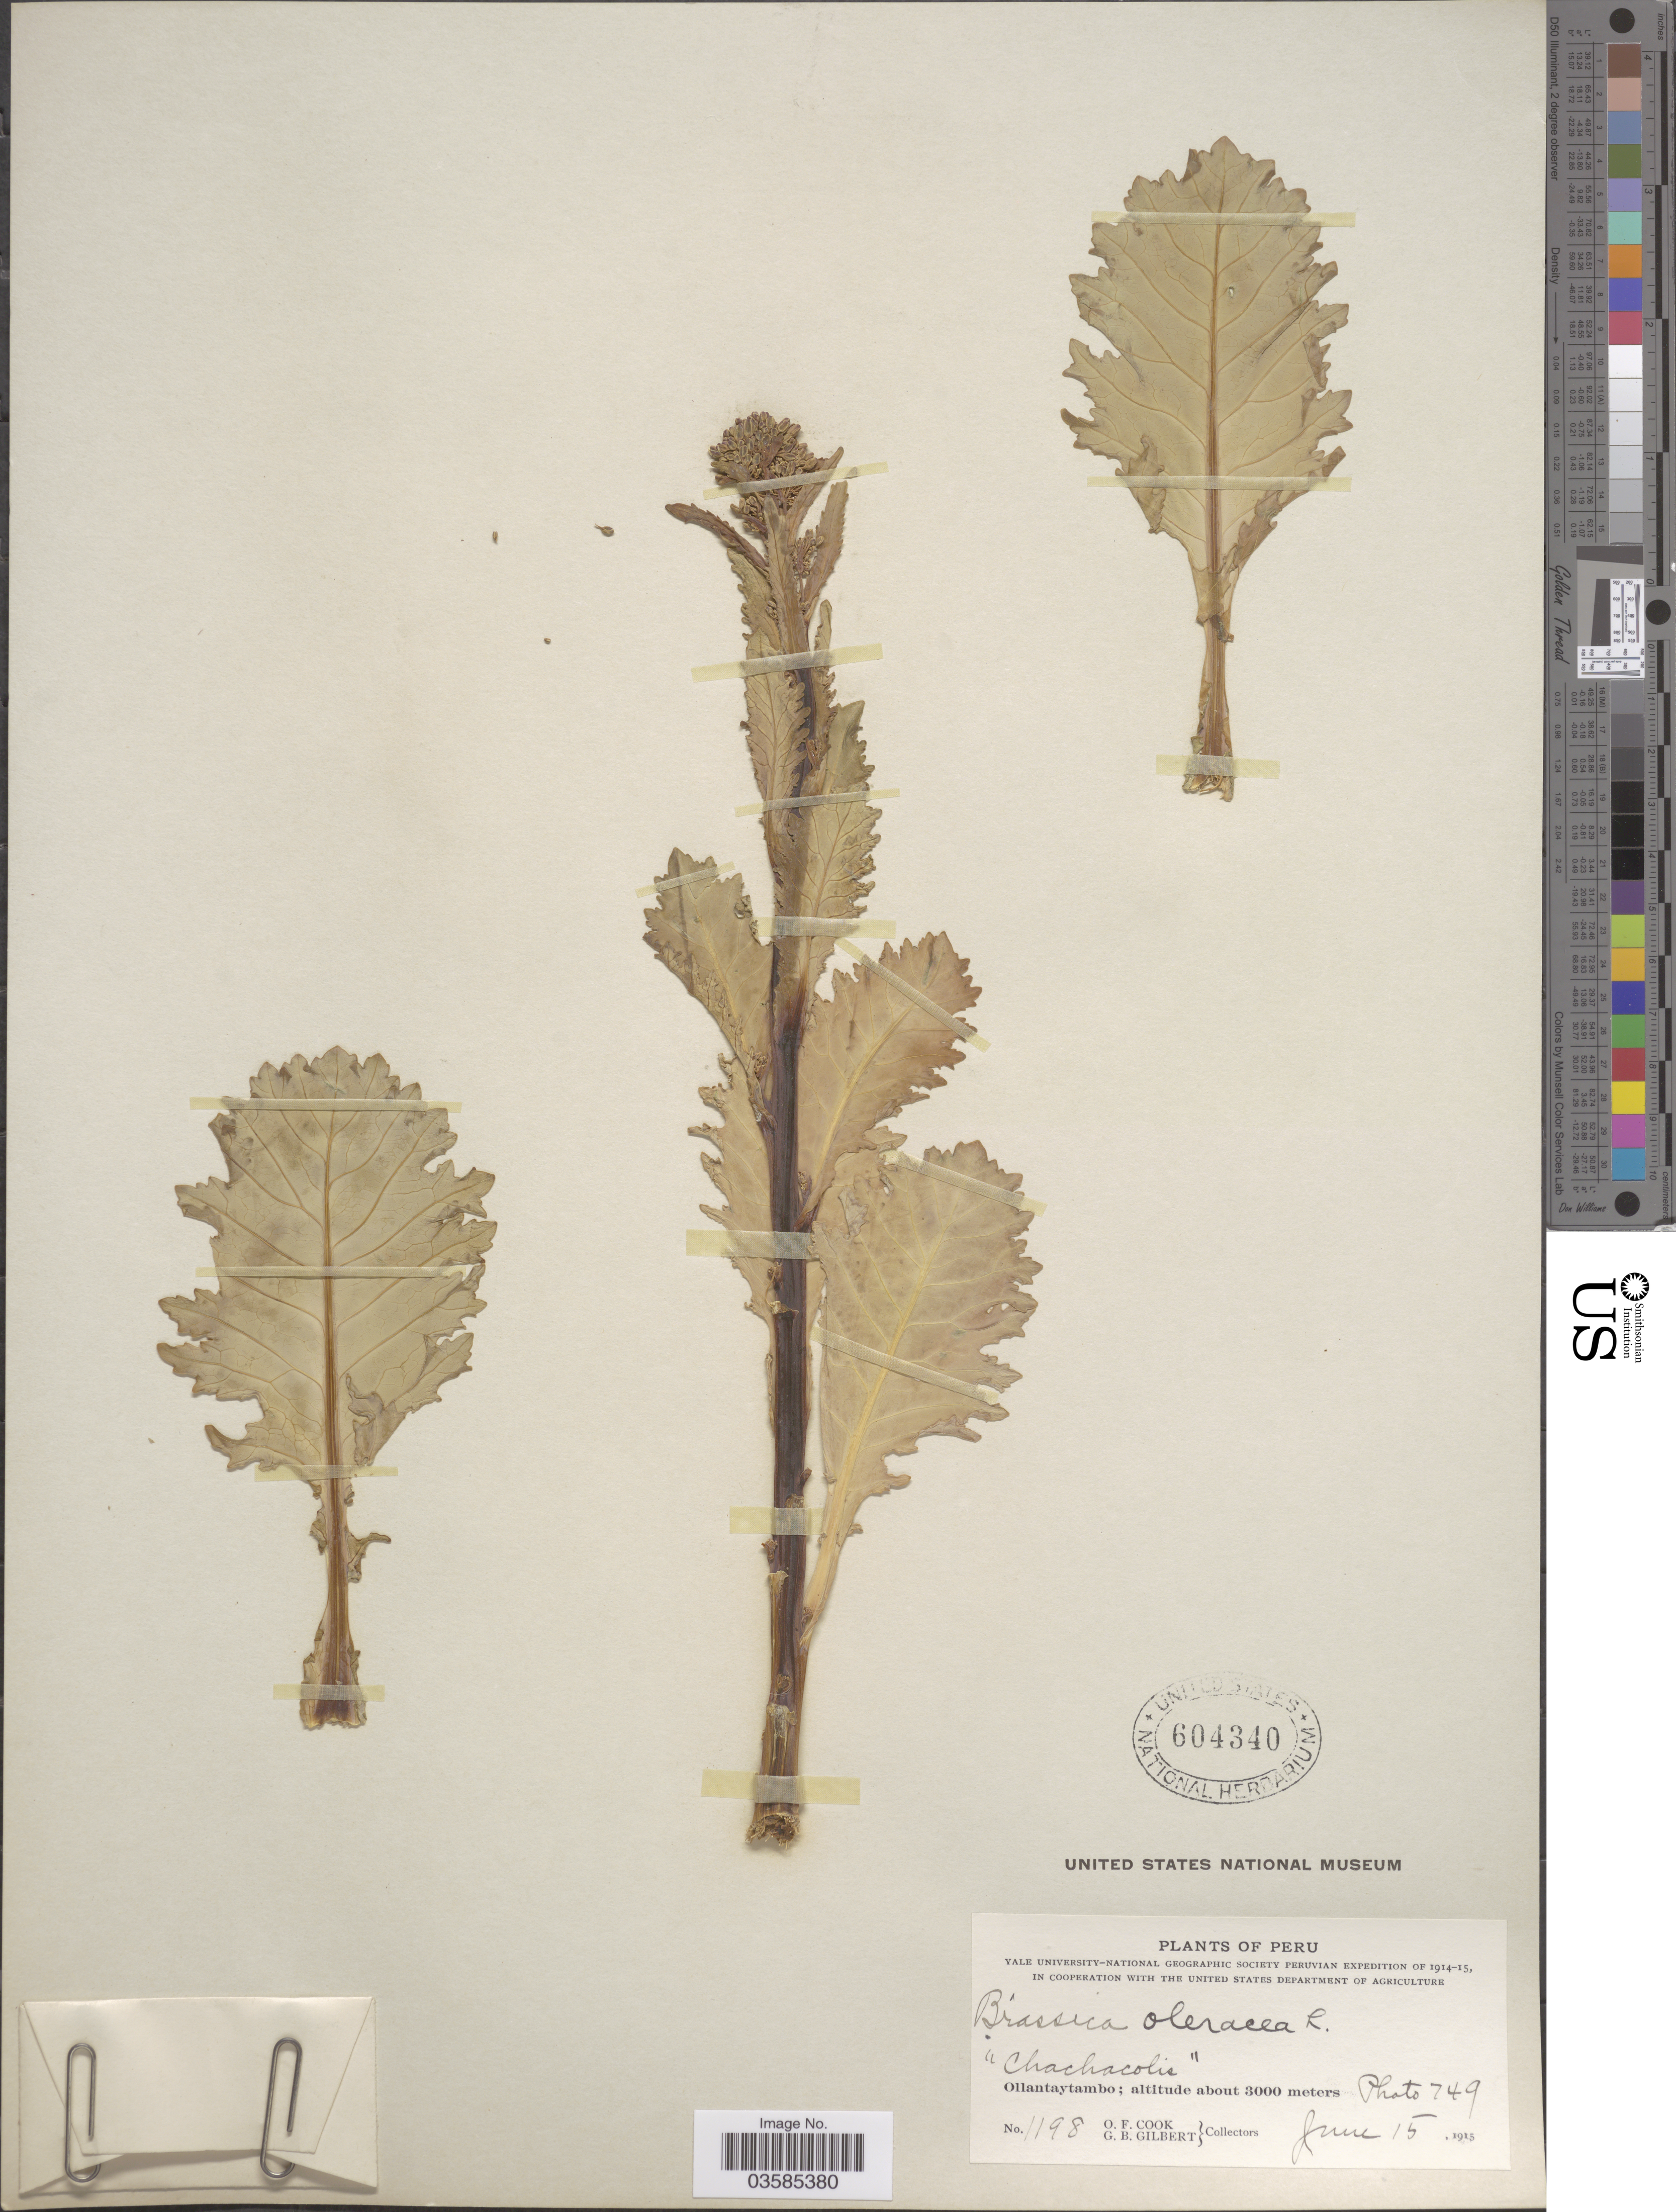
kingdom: Plantae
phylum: Tracheophyta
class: Magnoliopsida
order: Brassicales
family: Brassicaceae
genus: Brassica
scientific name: Brassica oleracea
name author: L.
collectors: O. F. Cook & G. B. Gilbert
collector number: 1198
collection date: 1915-06-15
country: Peru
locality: Ollantaytambo.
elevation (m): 3000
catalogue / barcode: US 604340